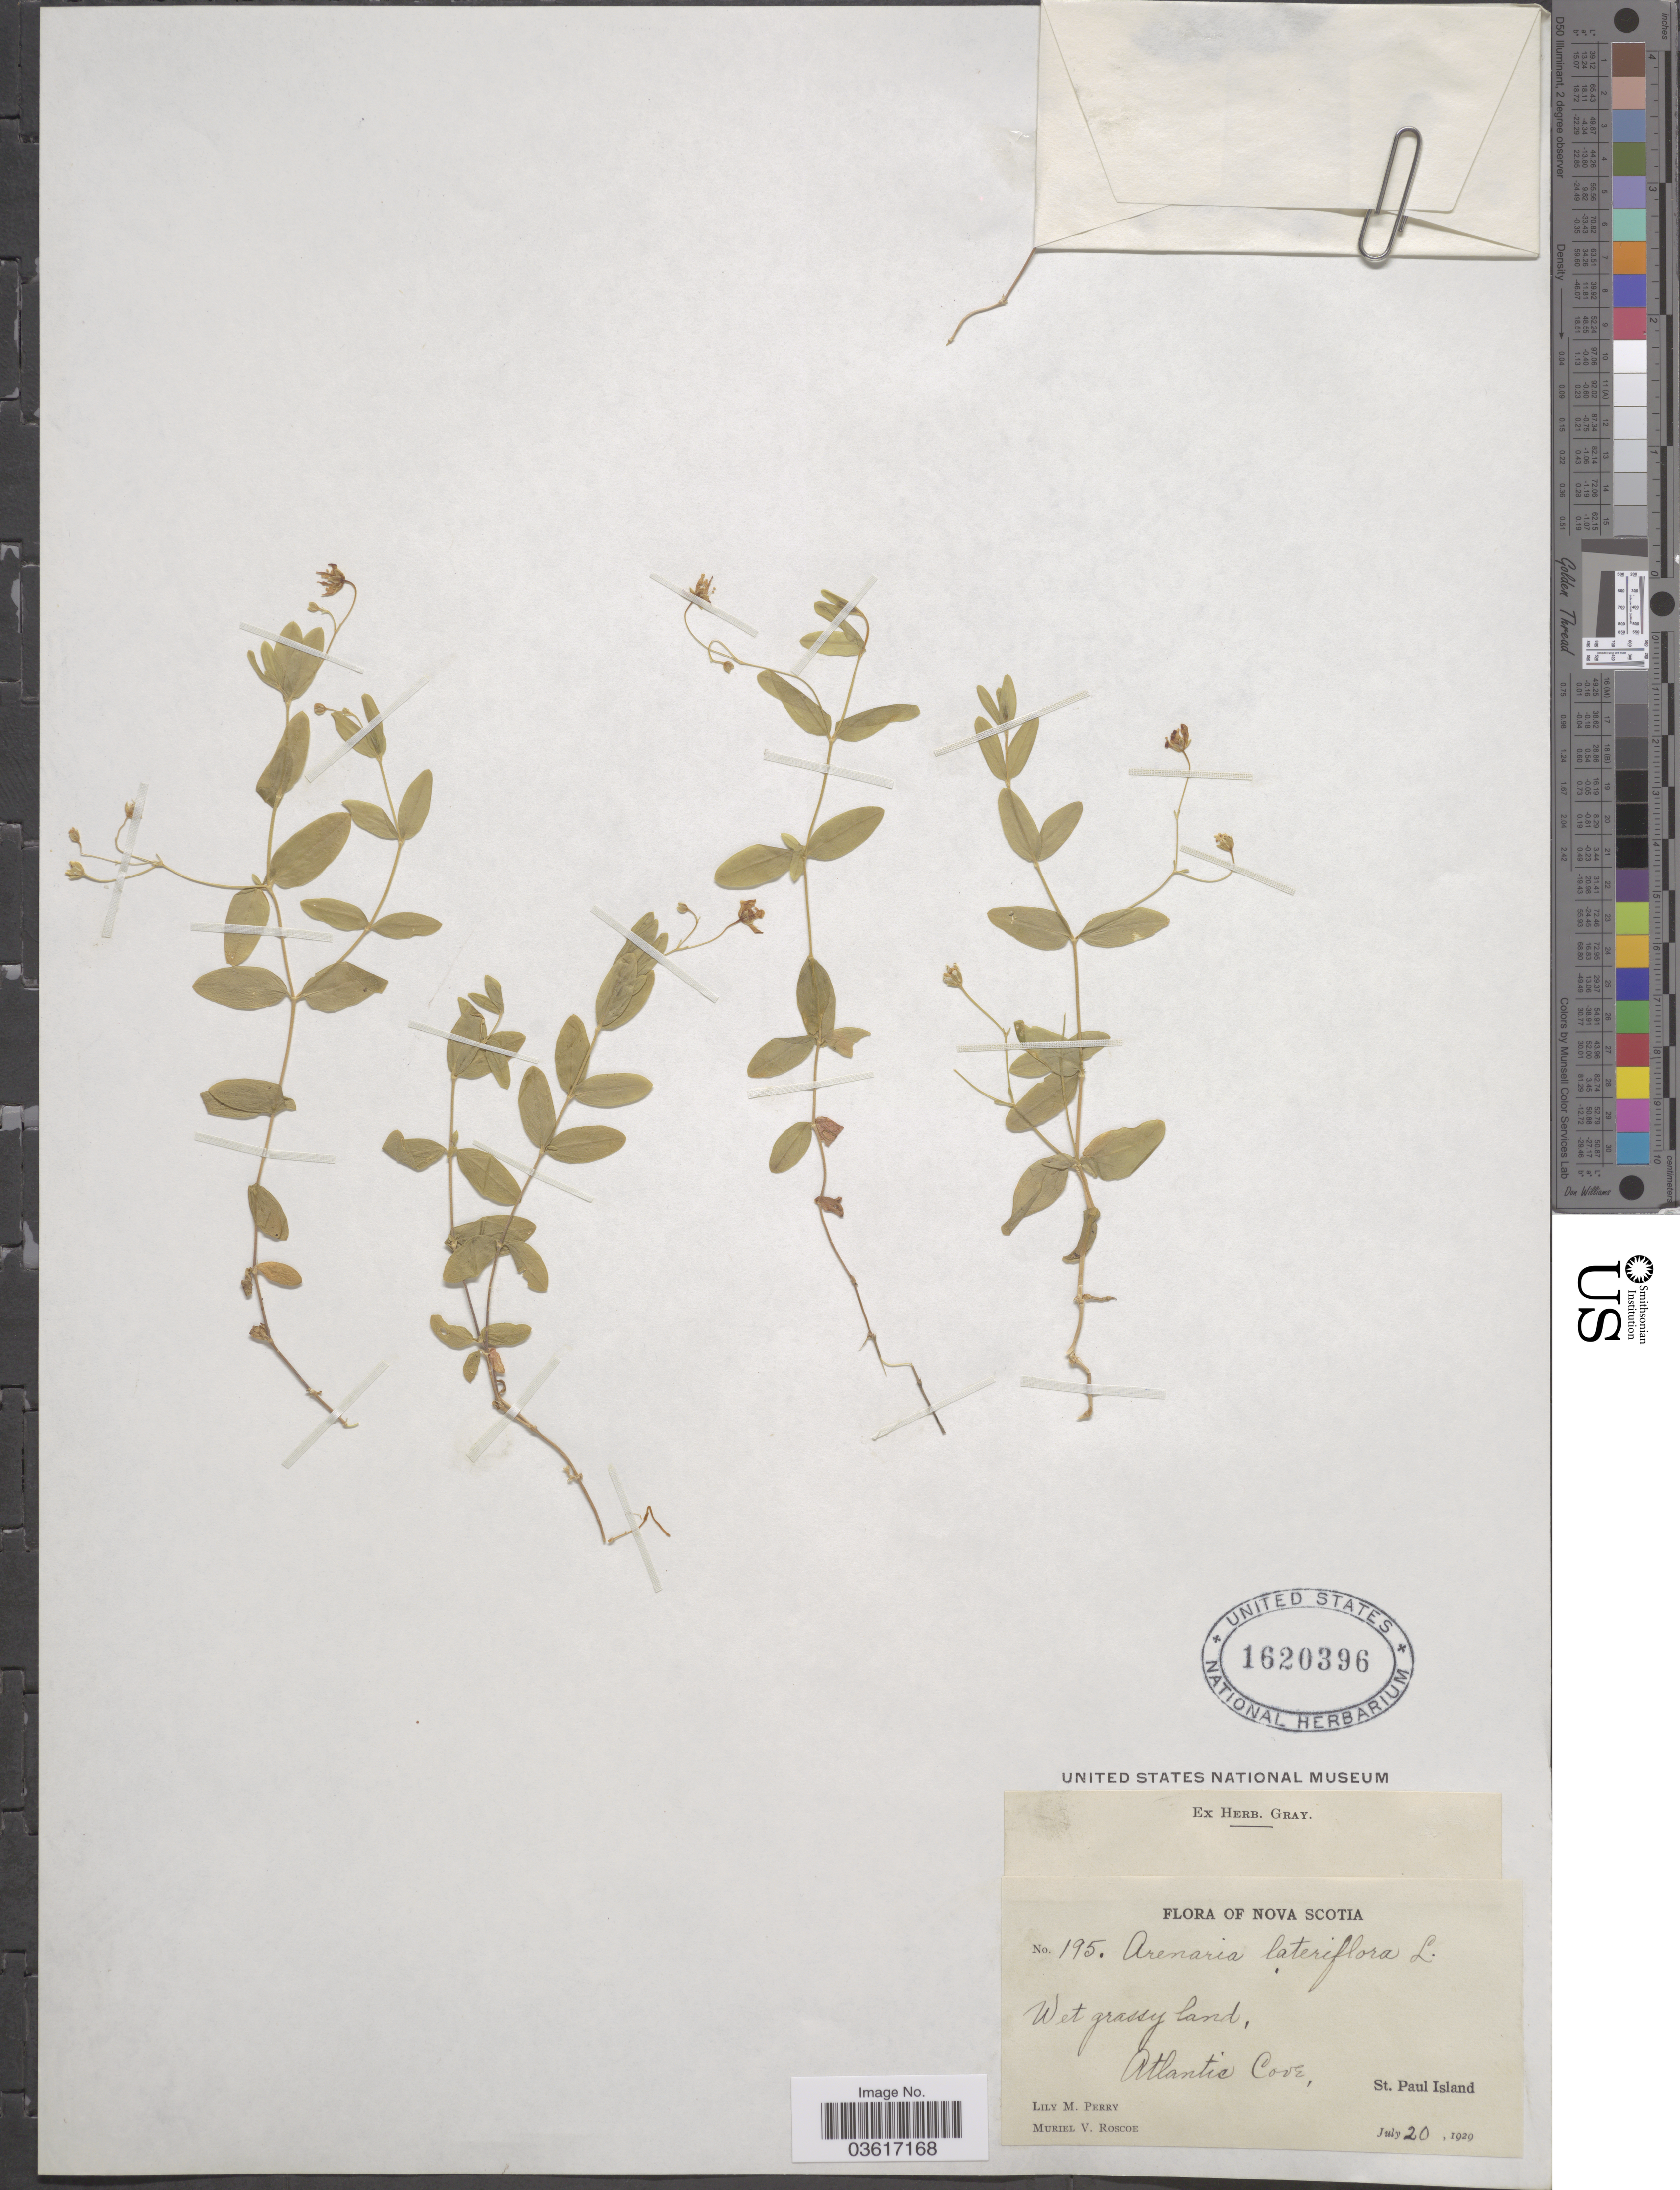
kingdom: Plantae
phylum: Tracheophyta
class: Magnoliopsida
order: Caryophyllales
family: Caryophyllaceae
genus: Moehringia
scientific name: Moehringia lateriflora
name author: (L.) Fenzl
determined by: Strong, Mark T., (BOT), Smithsonian Institution - National Museum of Natural History (UNITED STATES)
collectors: L. M. Perry & M. Roscoe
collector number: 195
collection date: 1929-07-20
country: Canada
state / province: Nova Scotia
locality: Atlantic Cove, St. Paul Island.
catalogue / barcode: US 1620396